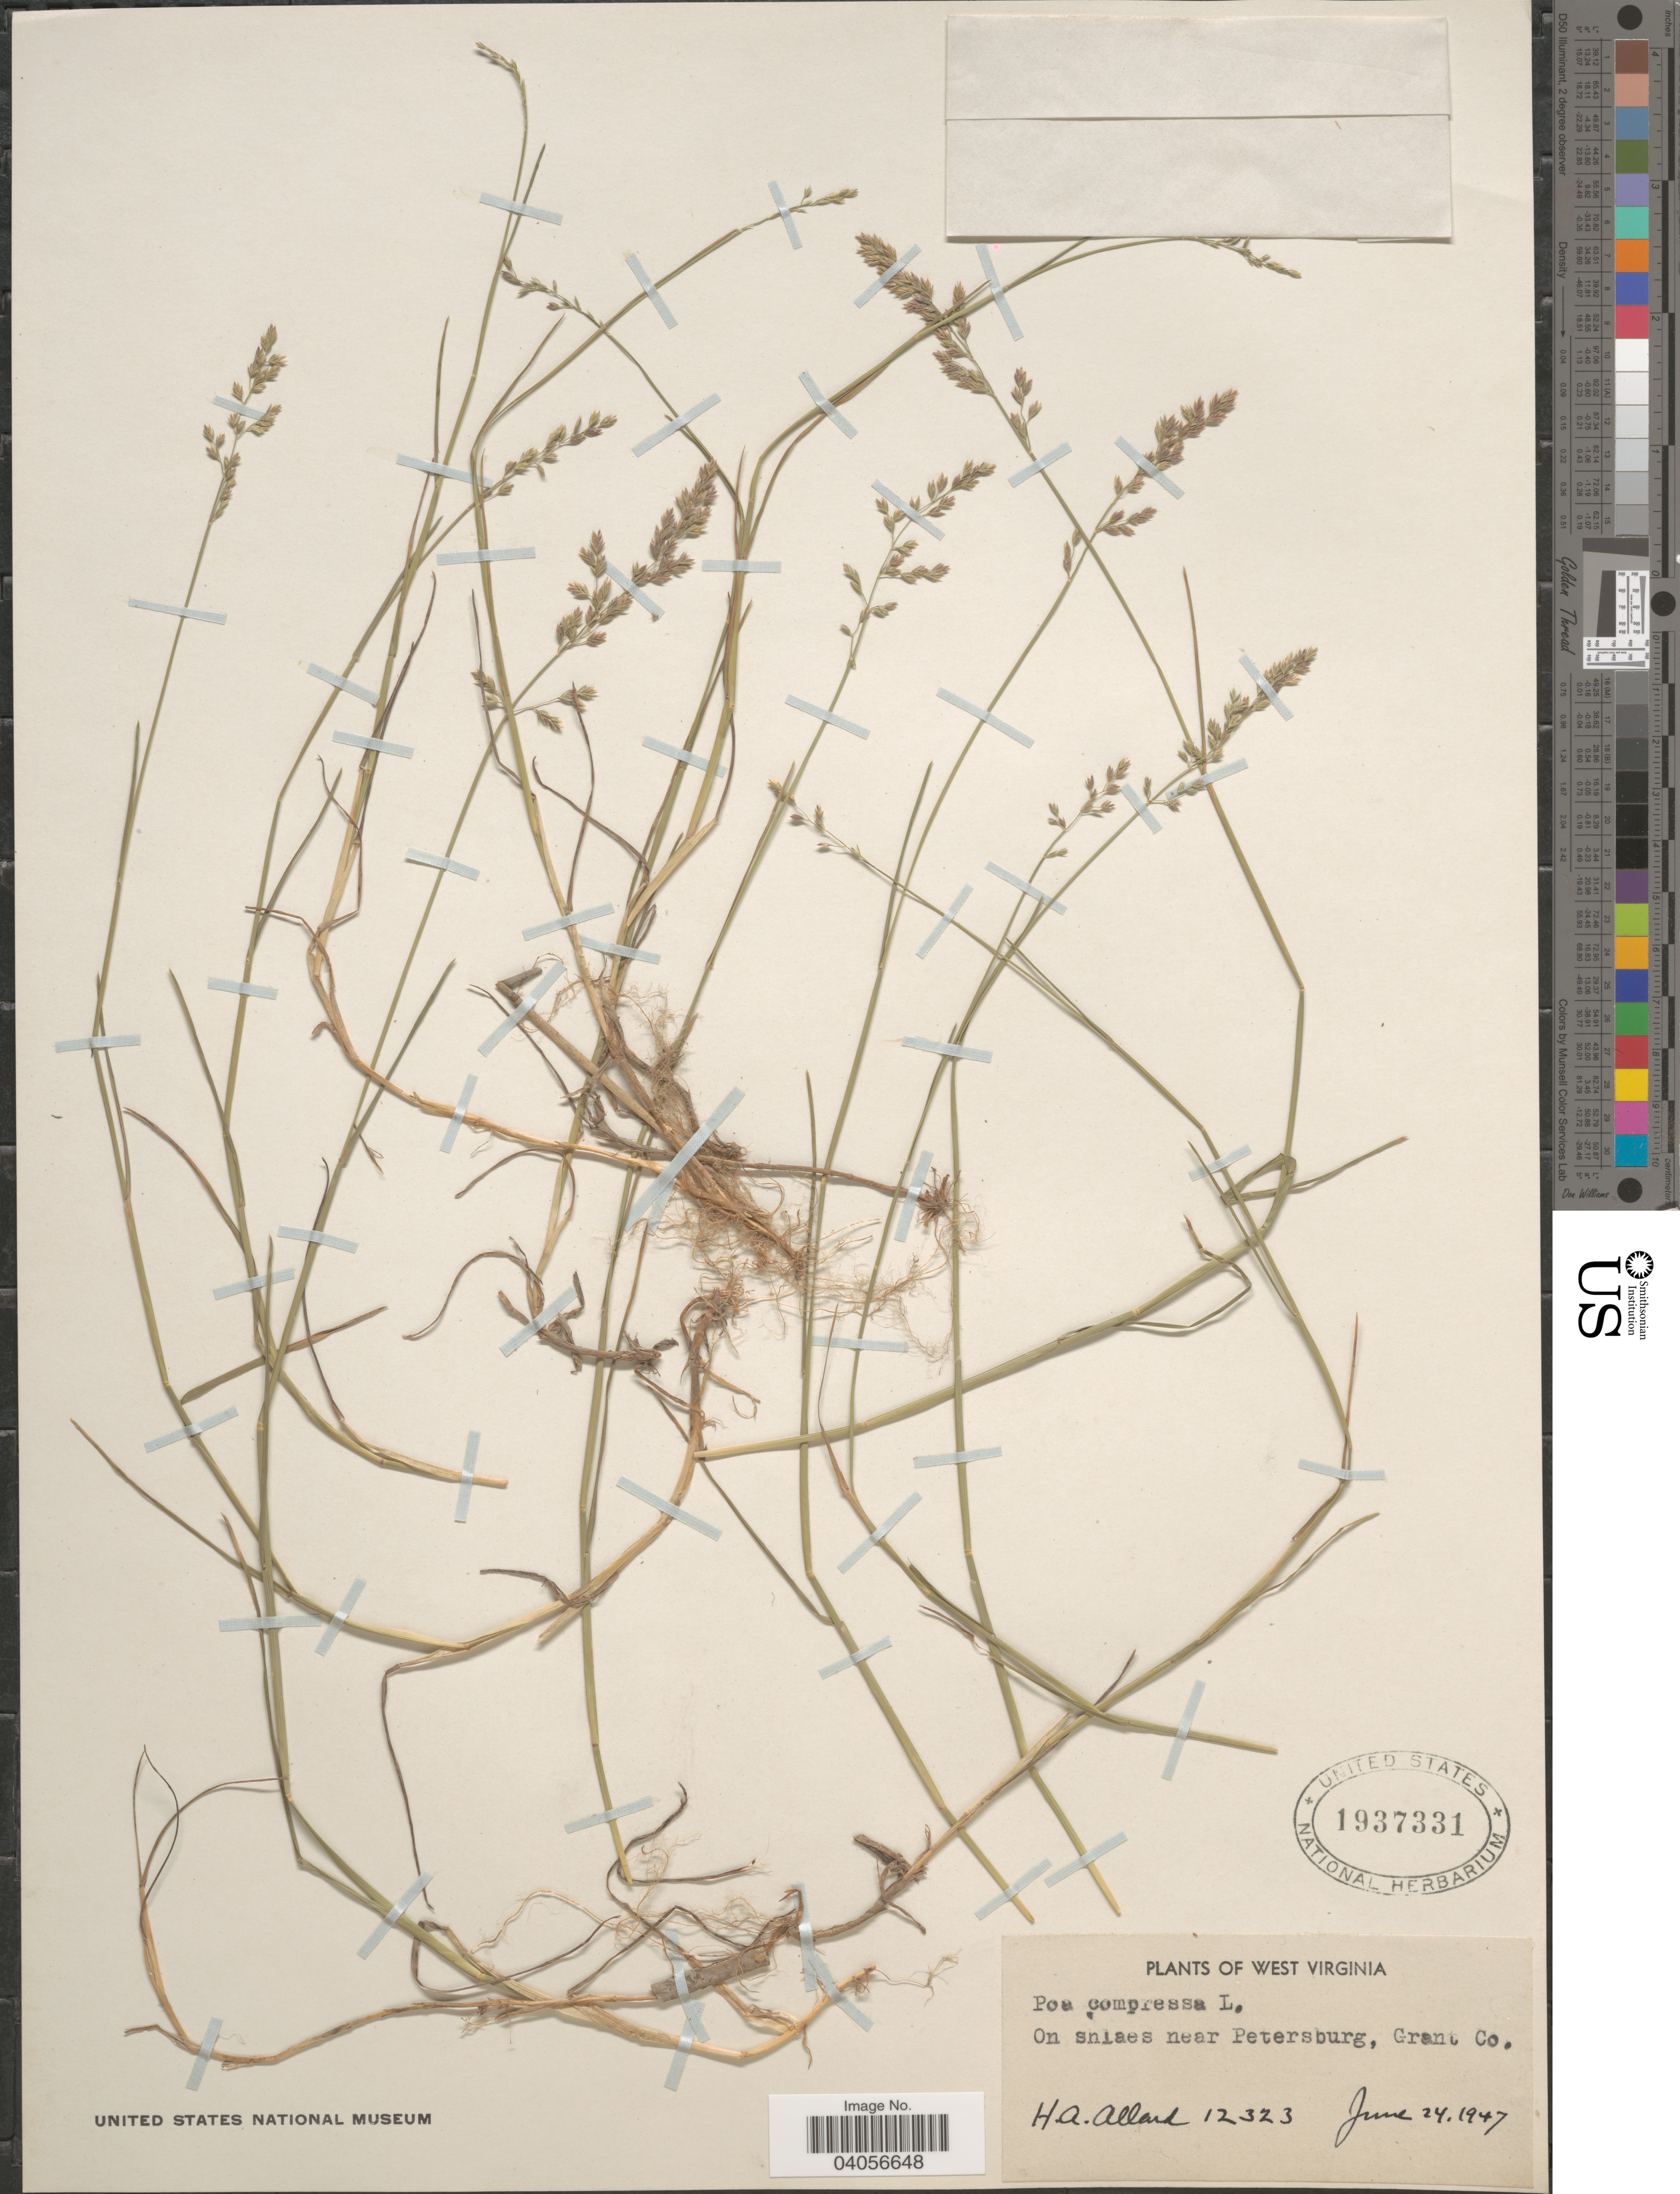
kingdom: Plantae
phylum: Tracheophyta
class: Liliopsida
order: Poales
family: Poaceae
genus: Poa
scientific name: Poa compressa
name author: L.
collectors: H. A. Allard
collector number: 12323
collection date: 1947-06-24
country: United States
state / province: West Virginia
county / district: Grant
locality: On shlaes near Petersburg, Grant Co.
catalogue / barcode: US 1937331